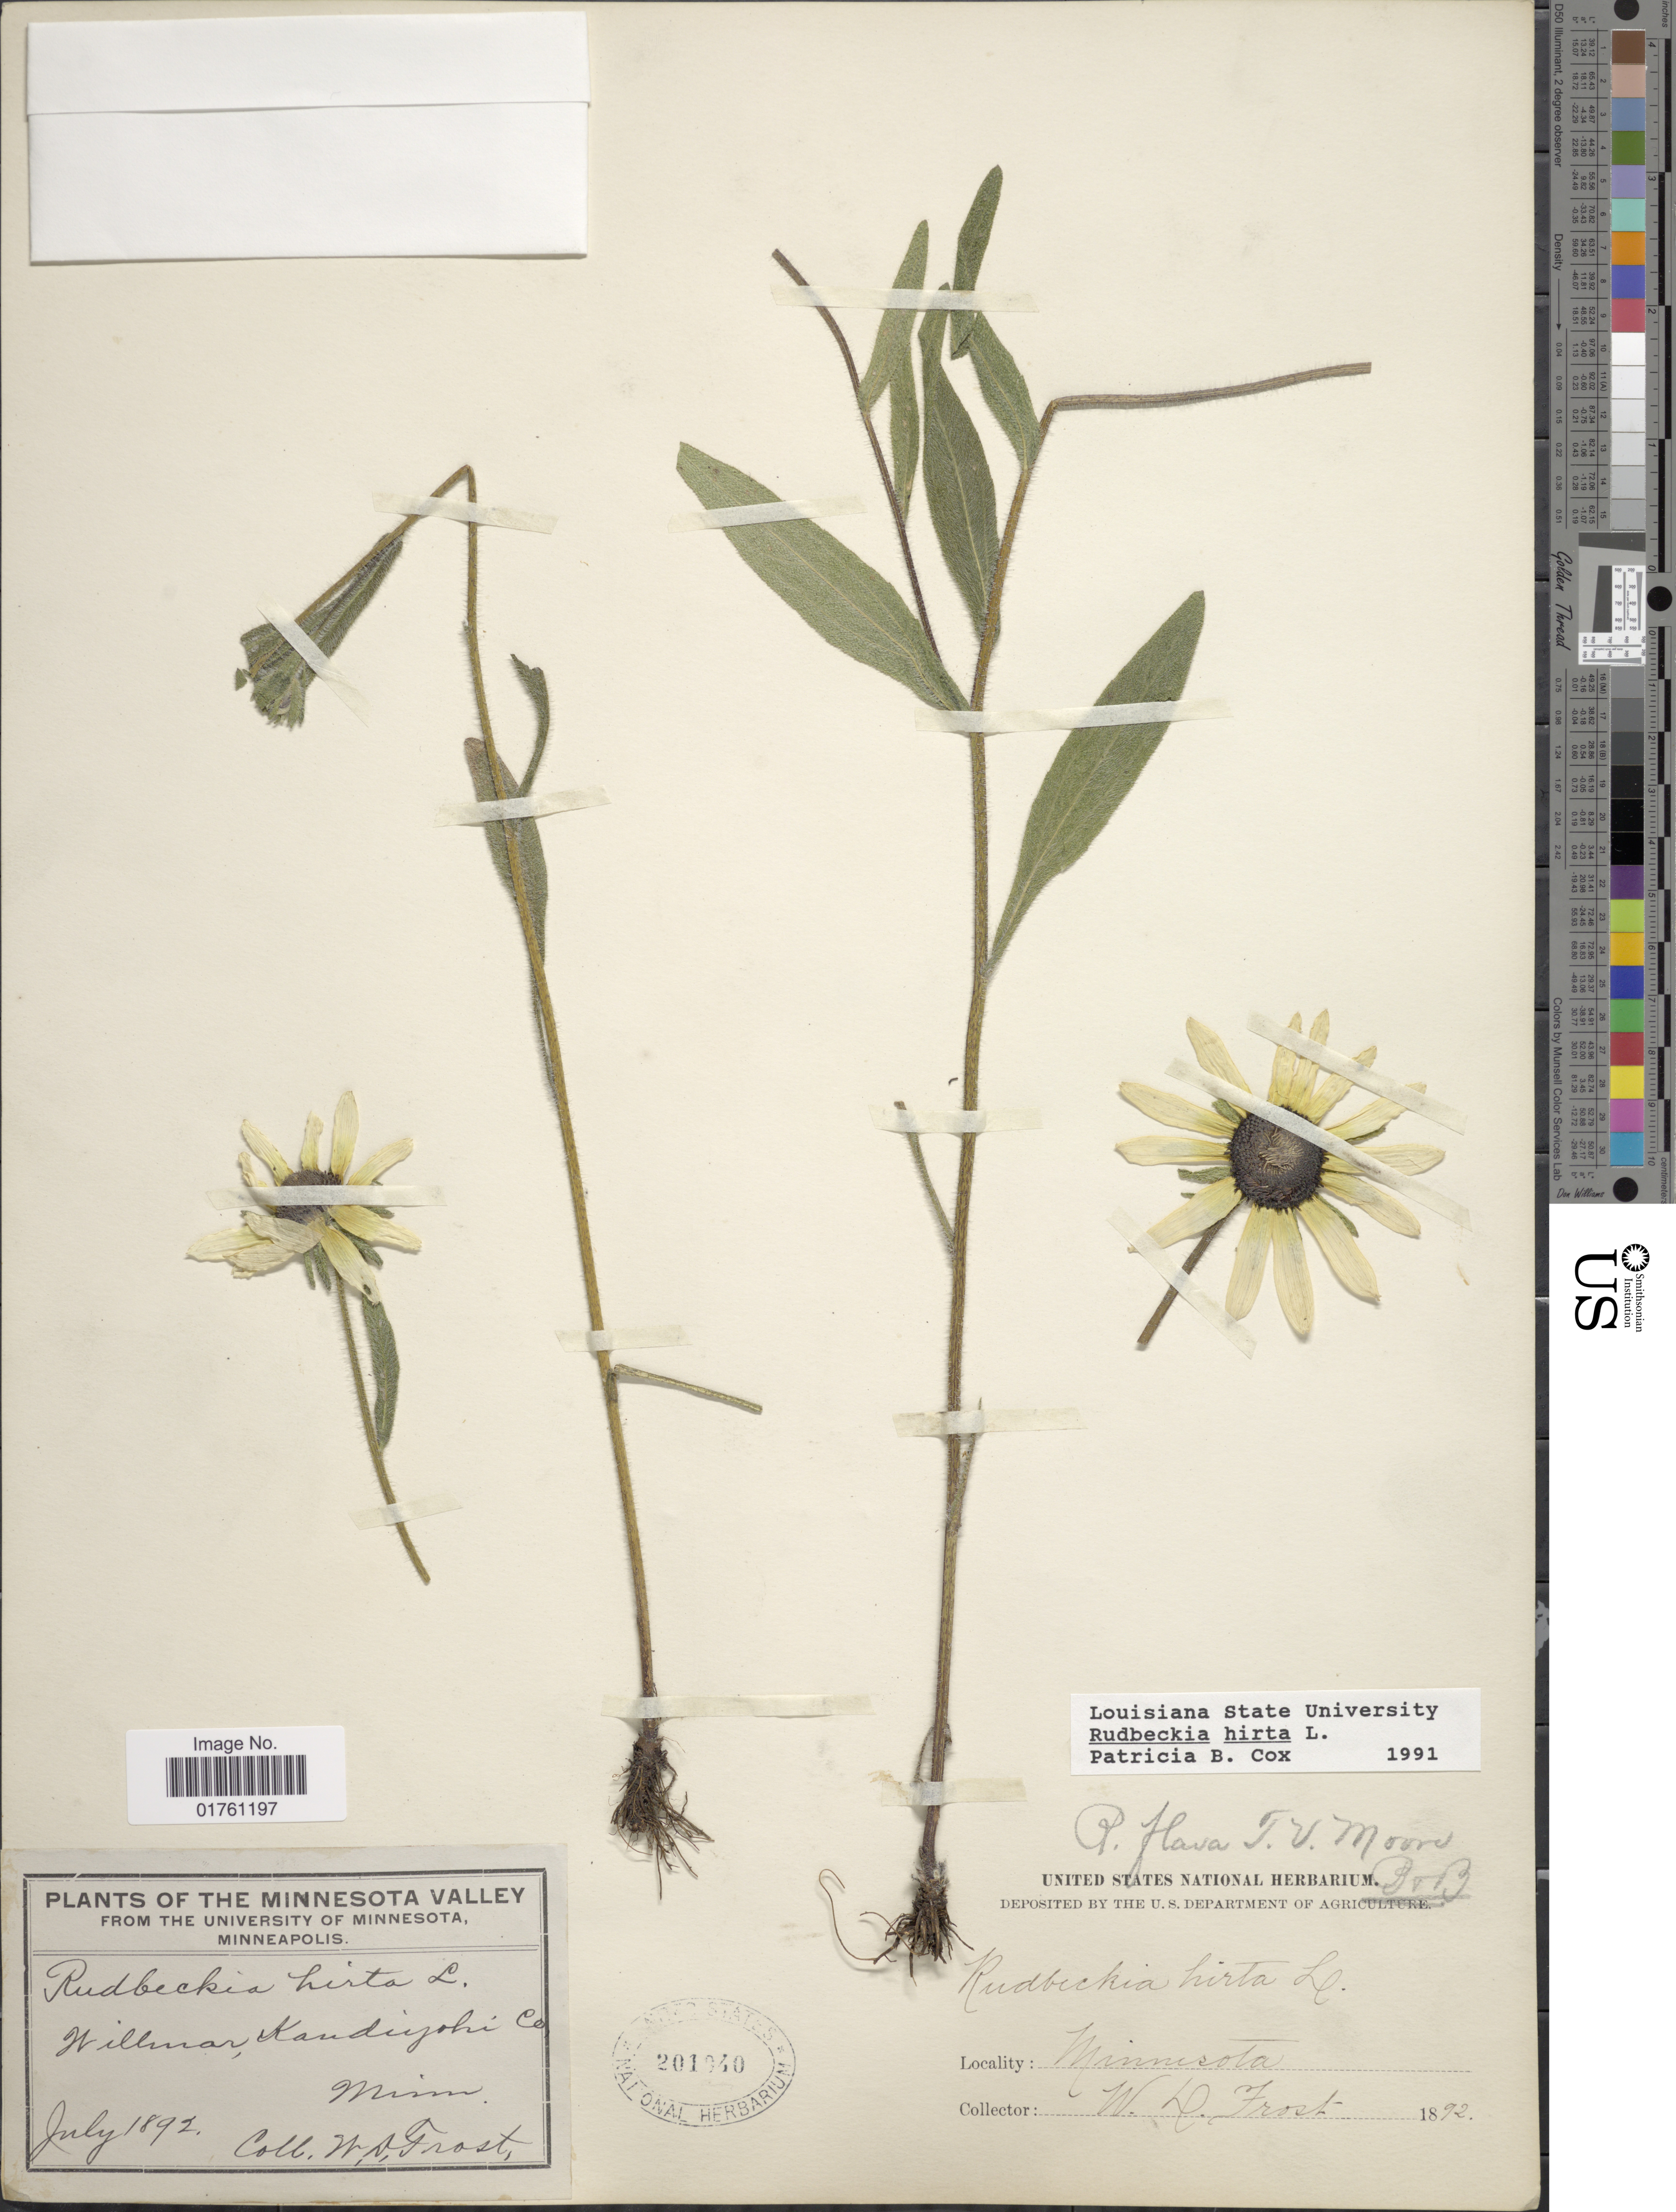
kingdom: Plantae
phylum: Tracheophyta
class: Magnoliopsida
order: Asterales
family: Asteraceae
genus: Rudbeckia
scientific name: Rudbeckia hirta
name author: L.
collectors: W. Frost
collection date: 1892-07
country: United States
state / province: Minnesota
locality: Willmar, Kandiyohi Co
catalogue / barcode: US 201940